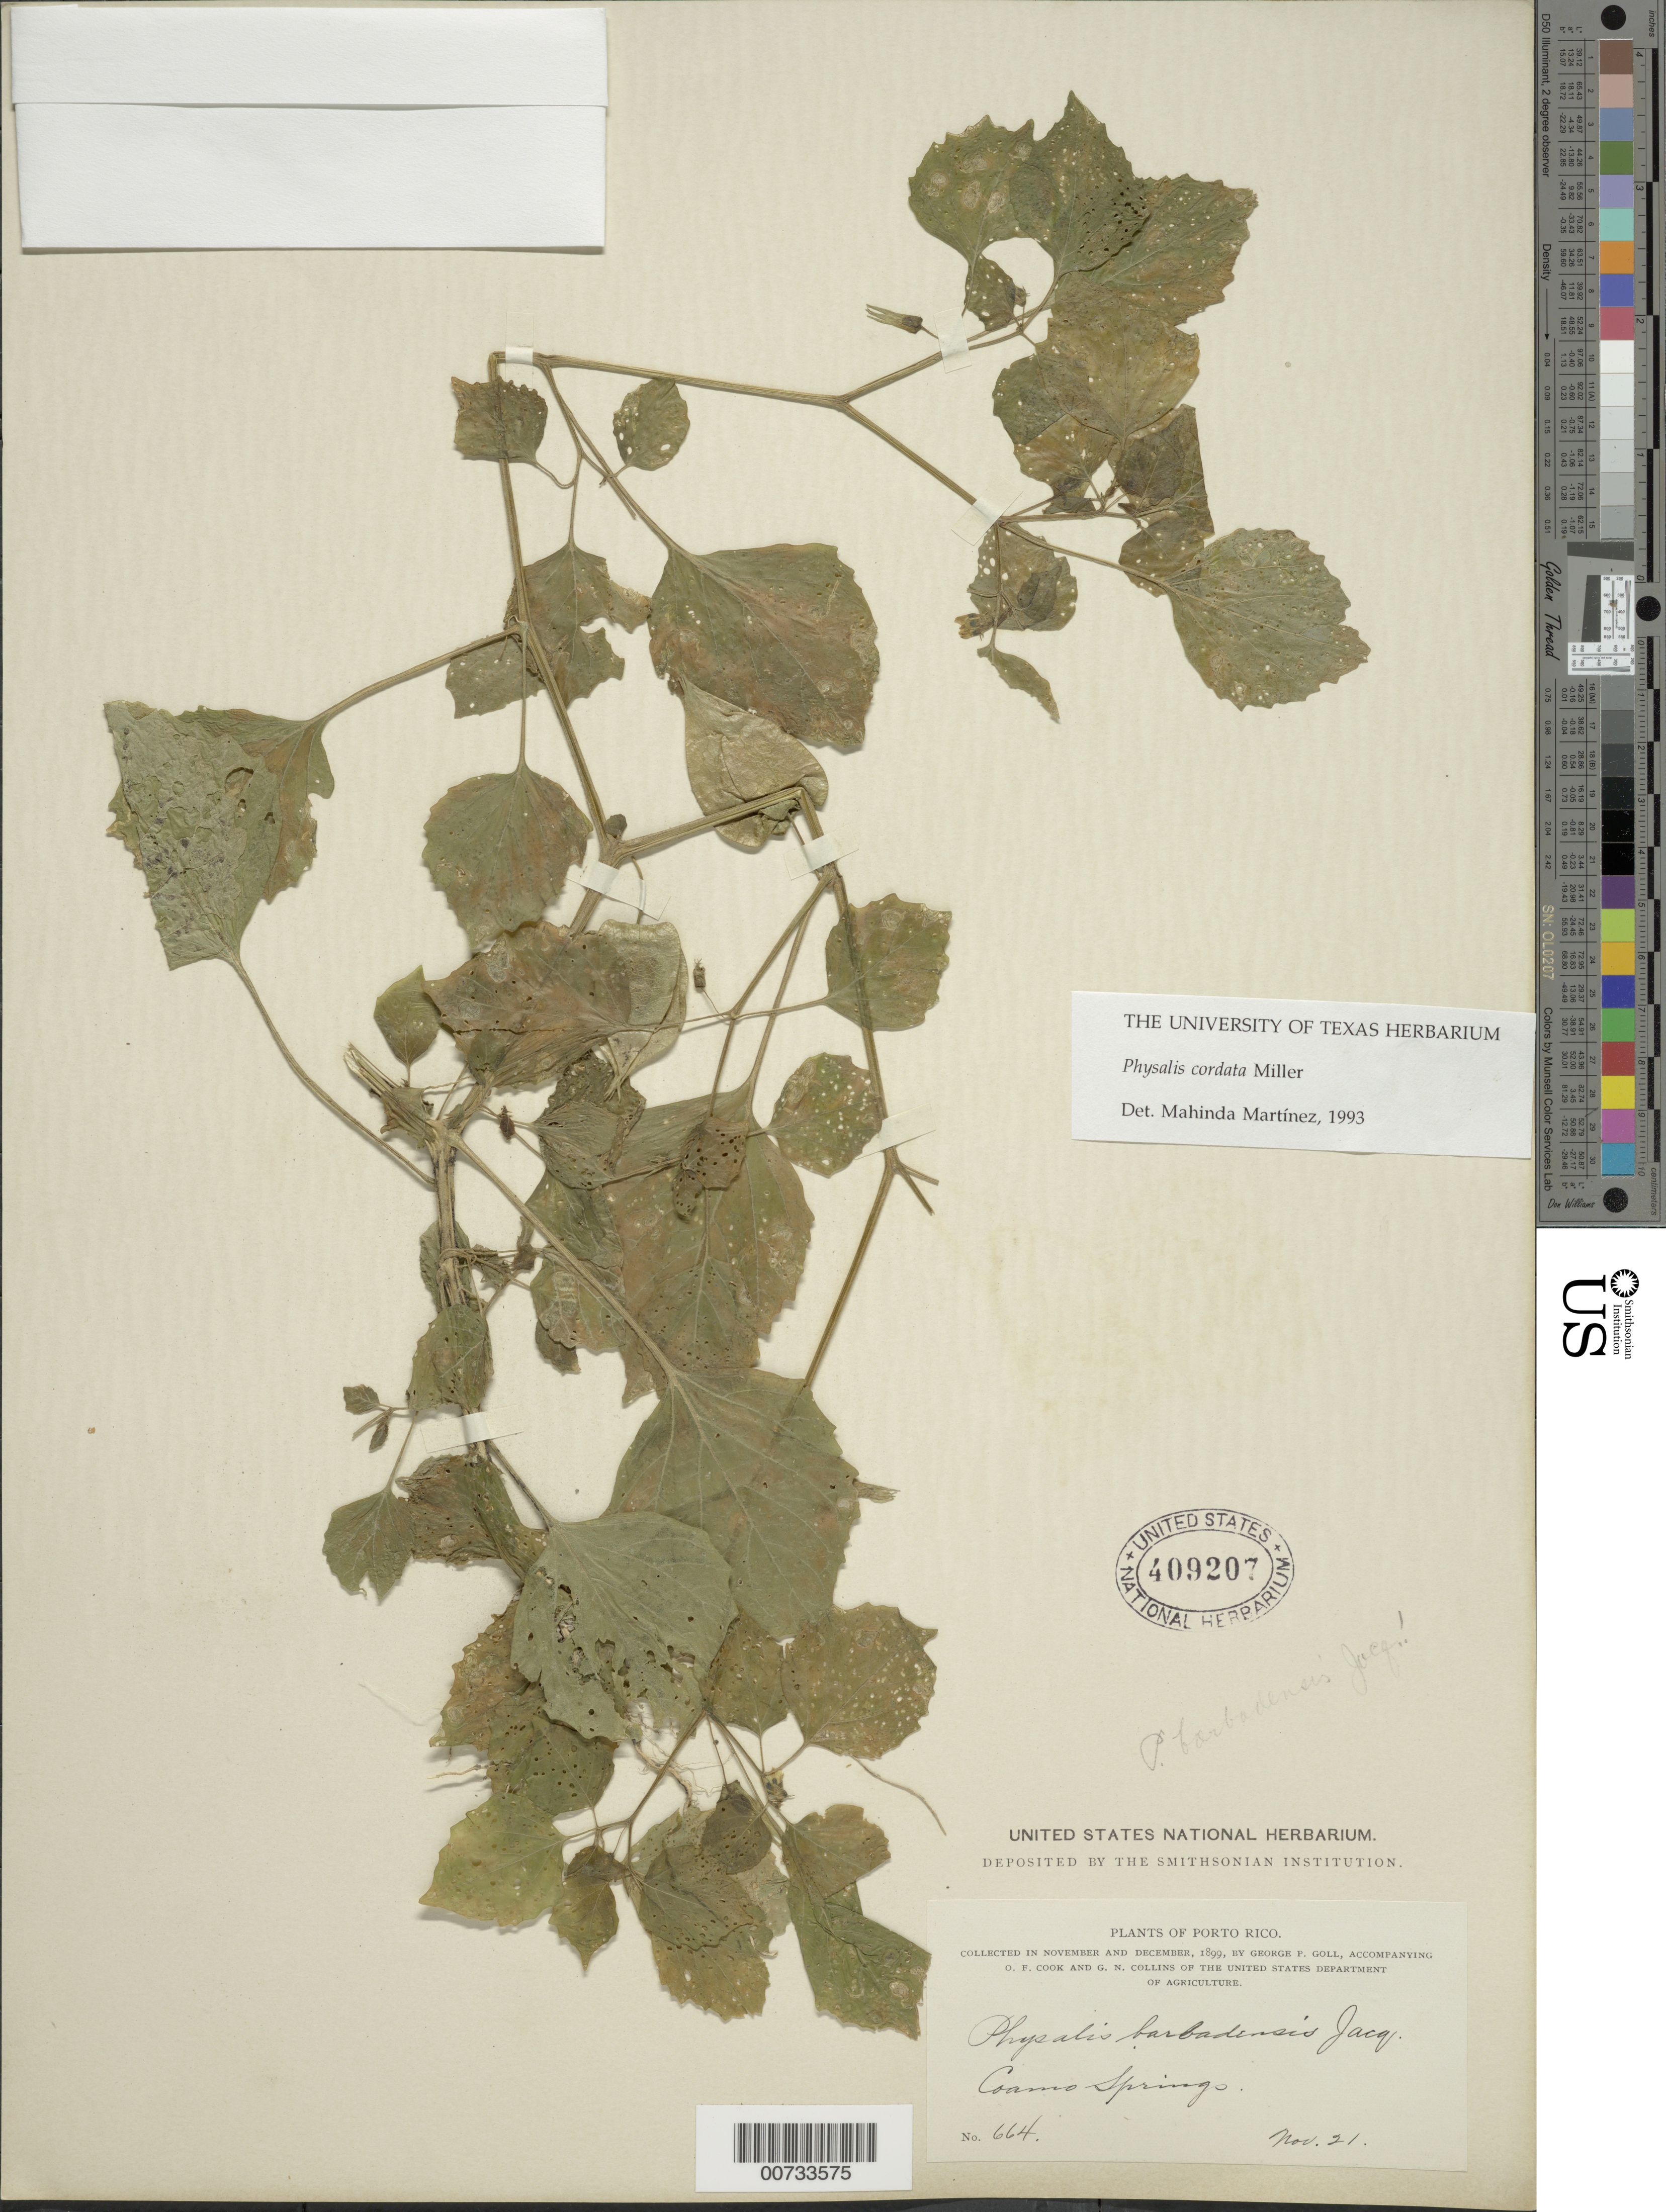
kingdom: Plantae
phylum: Tracheophyta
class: Magnoliopsida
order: Solanales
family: Solanaceae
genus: Physalis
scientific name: Physalis cordata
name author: Mill.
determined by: Martinez, M.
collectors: G. Goll, O. F. Cook & G. N. Collins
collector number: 664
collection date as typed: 21 Nov 1899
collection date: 1899-11-21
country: Puerto Rico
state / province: Coamo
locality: Coamo Springs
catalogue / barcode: US 409207